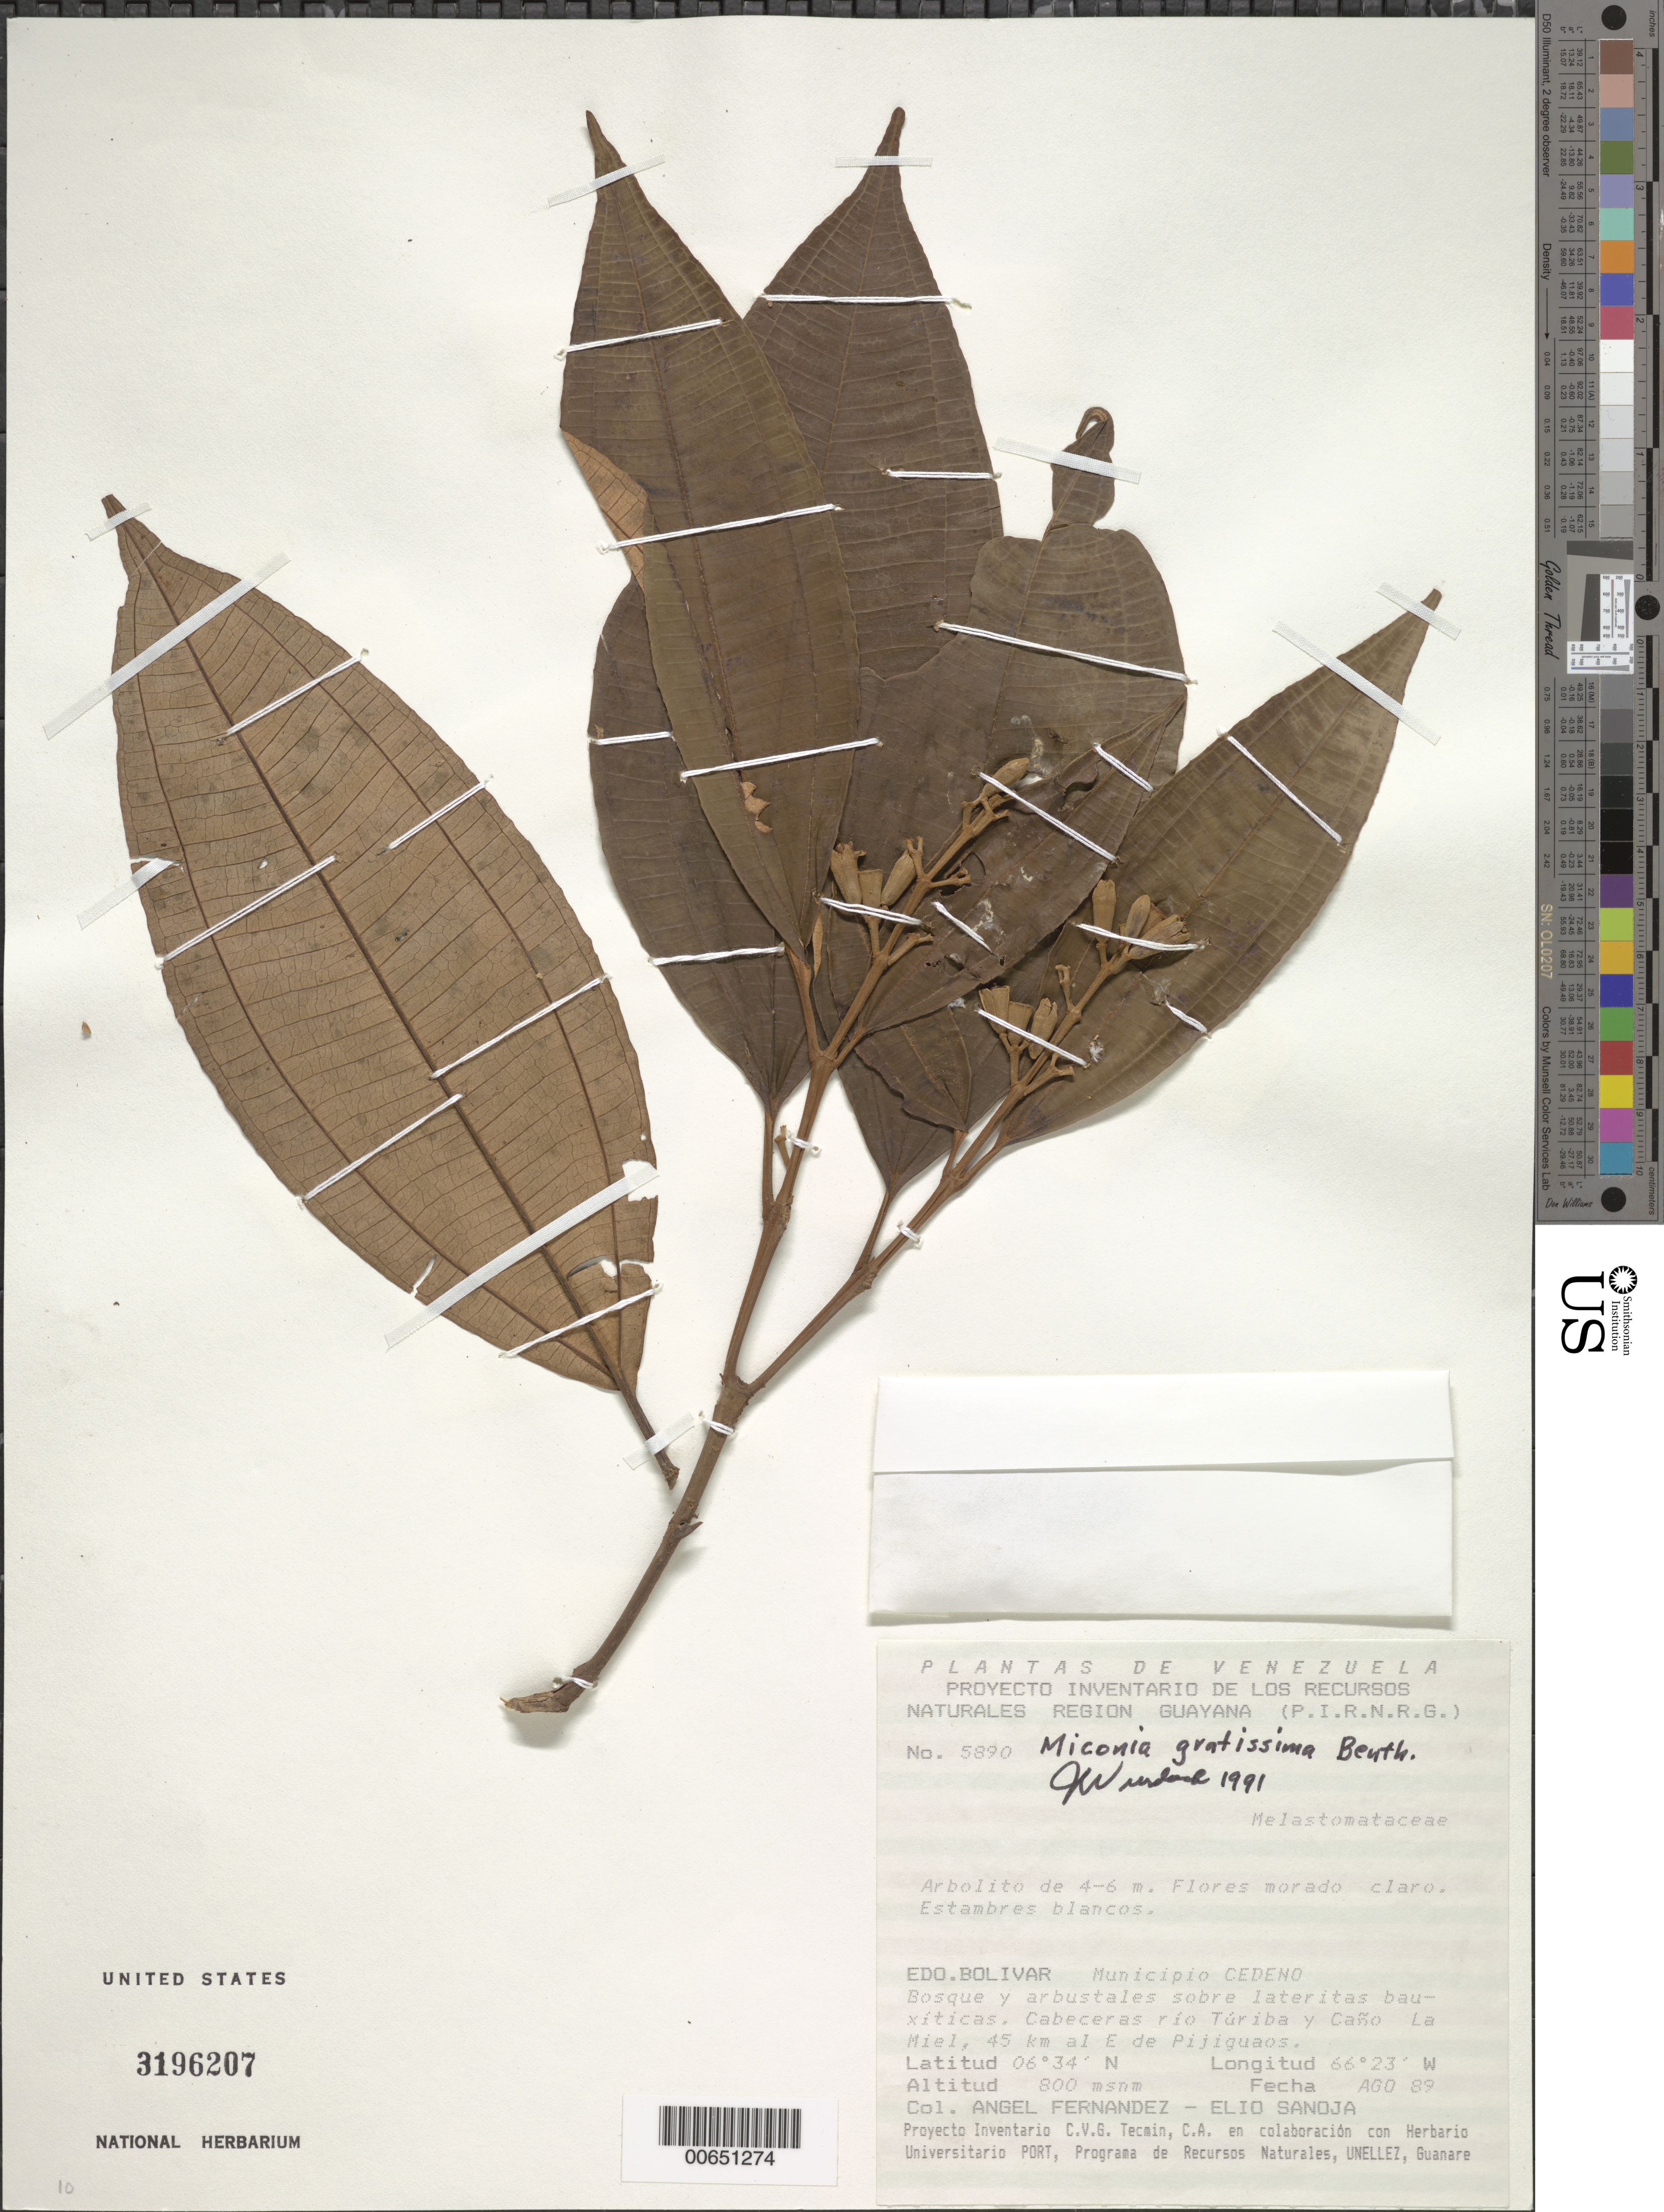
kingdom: Plantae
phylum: Tracheophyta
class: Magnoliopsida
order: Myrtales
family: Melastomataceae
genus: Miconia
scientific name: Miconia gratissima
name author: Benth. ex Triana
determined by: Wurdack, John J., (US), US (UNITED STATES)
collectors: A. Fernández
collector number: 5890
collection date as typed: Aug-89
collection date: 1989-08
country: Venezuela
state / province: Bolívar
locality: Mun. Cedeño, cabeceras Río Túriba y Caño La Miel, 45 km E of Pijiguaos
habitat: Bosque y arbustales sobre lateritas bauxiticas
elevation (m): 800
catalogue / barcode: US 3196207